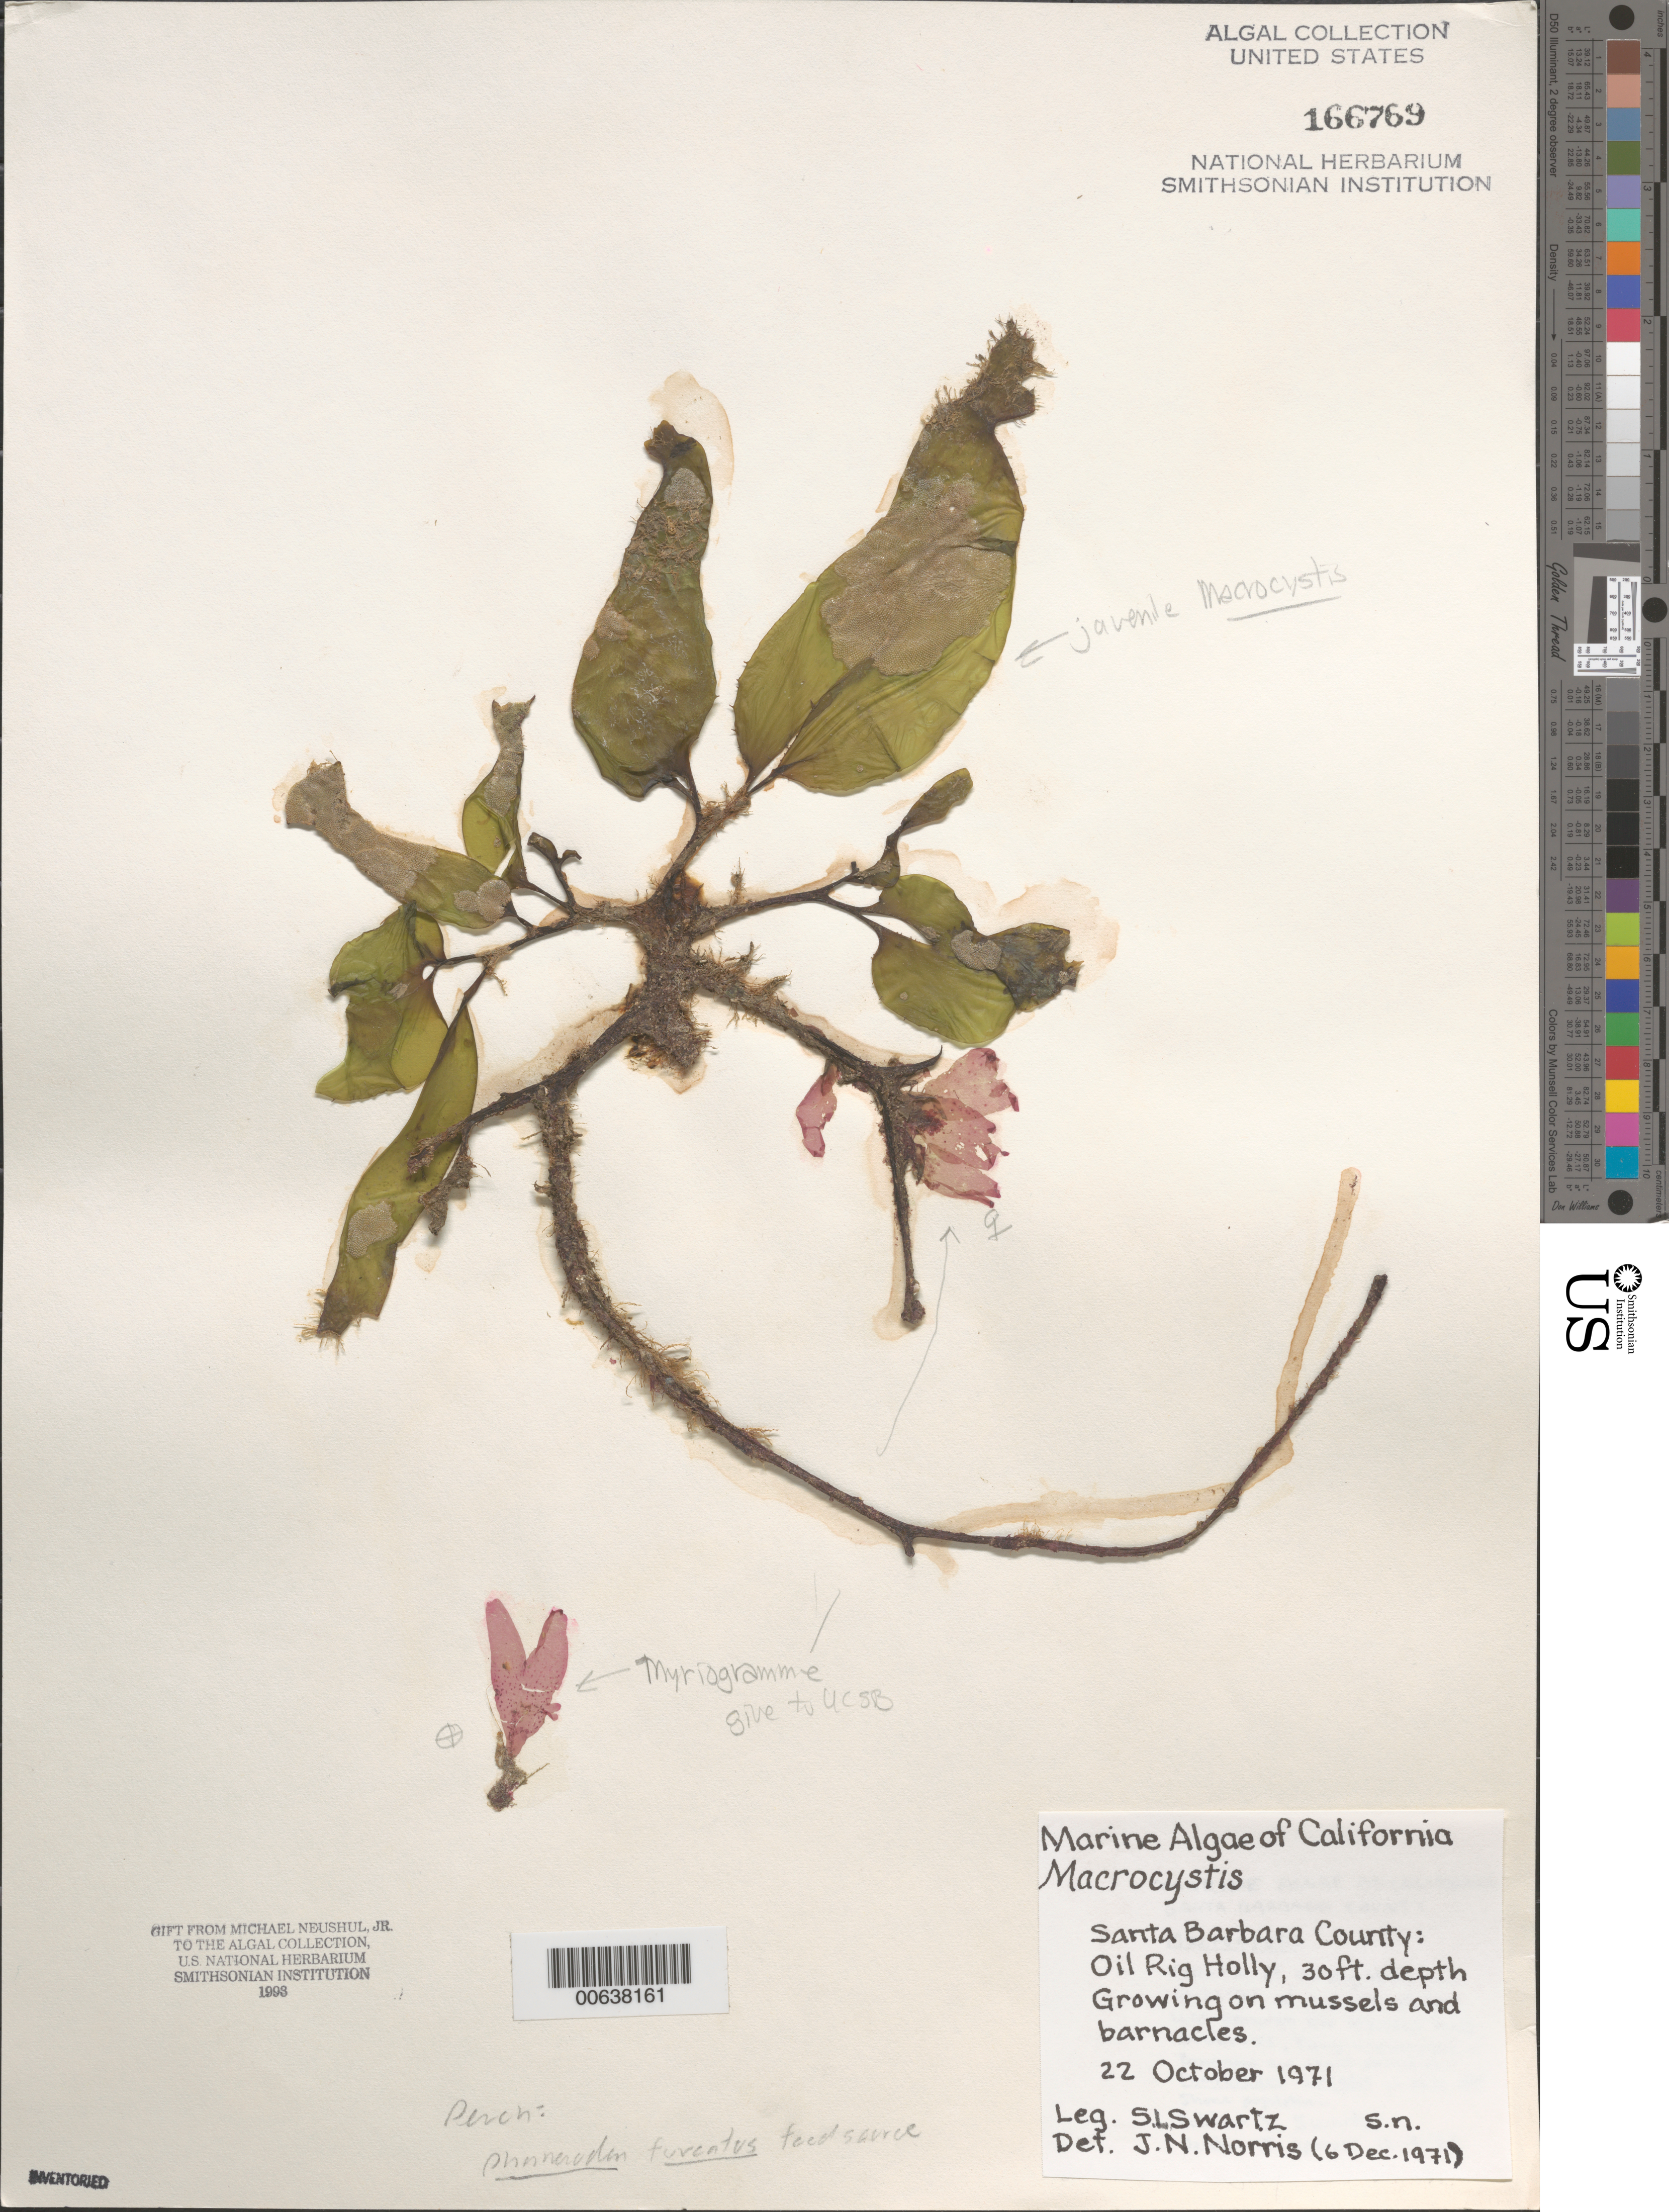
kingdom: Chromista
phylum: Ochrophyta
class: Phaeophyceae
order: Laminariales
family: Laminariaceae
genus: Macrocystis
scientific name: Macrocystis sp.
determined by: Norris, James N.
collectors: S. L. Swartz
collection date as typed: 22 Oct 1971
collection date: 1971-10-22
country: United States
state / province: California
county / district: Santa Barbara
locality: Oil Rig Holly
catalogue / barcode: US 166769